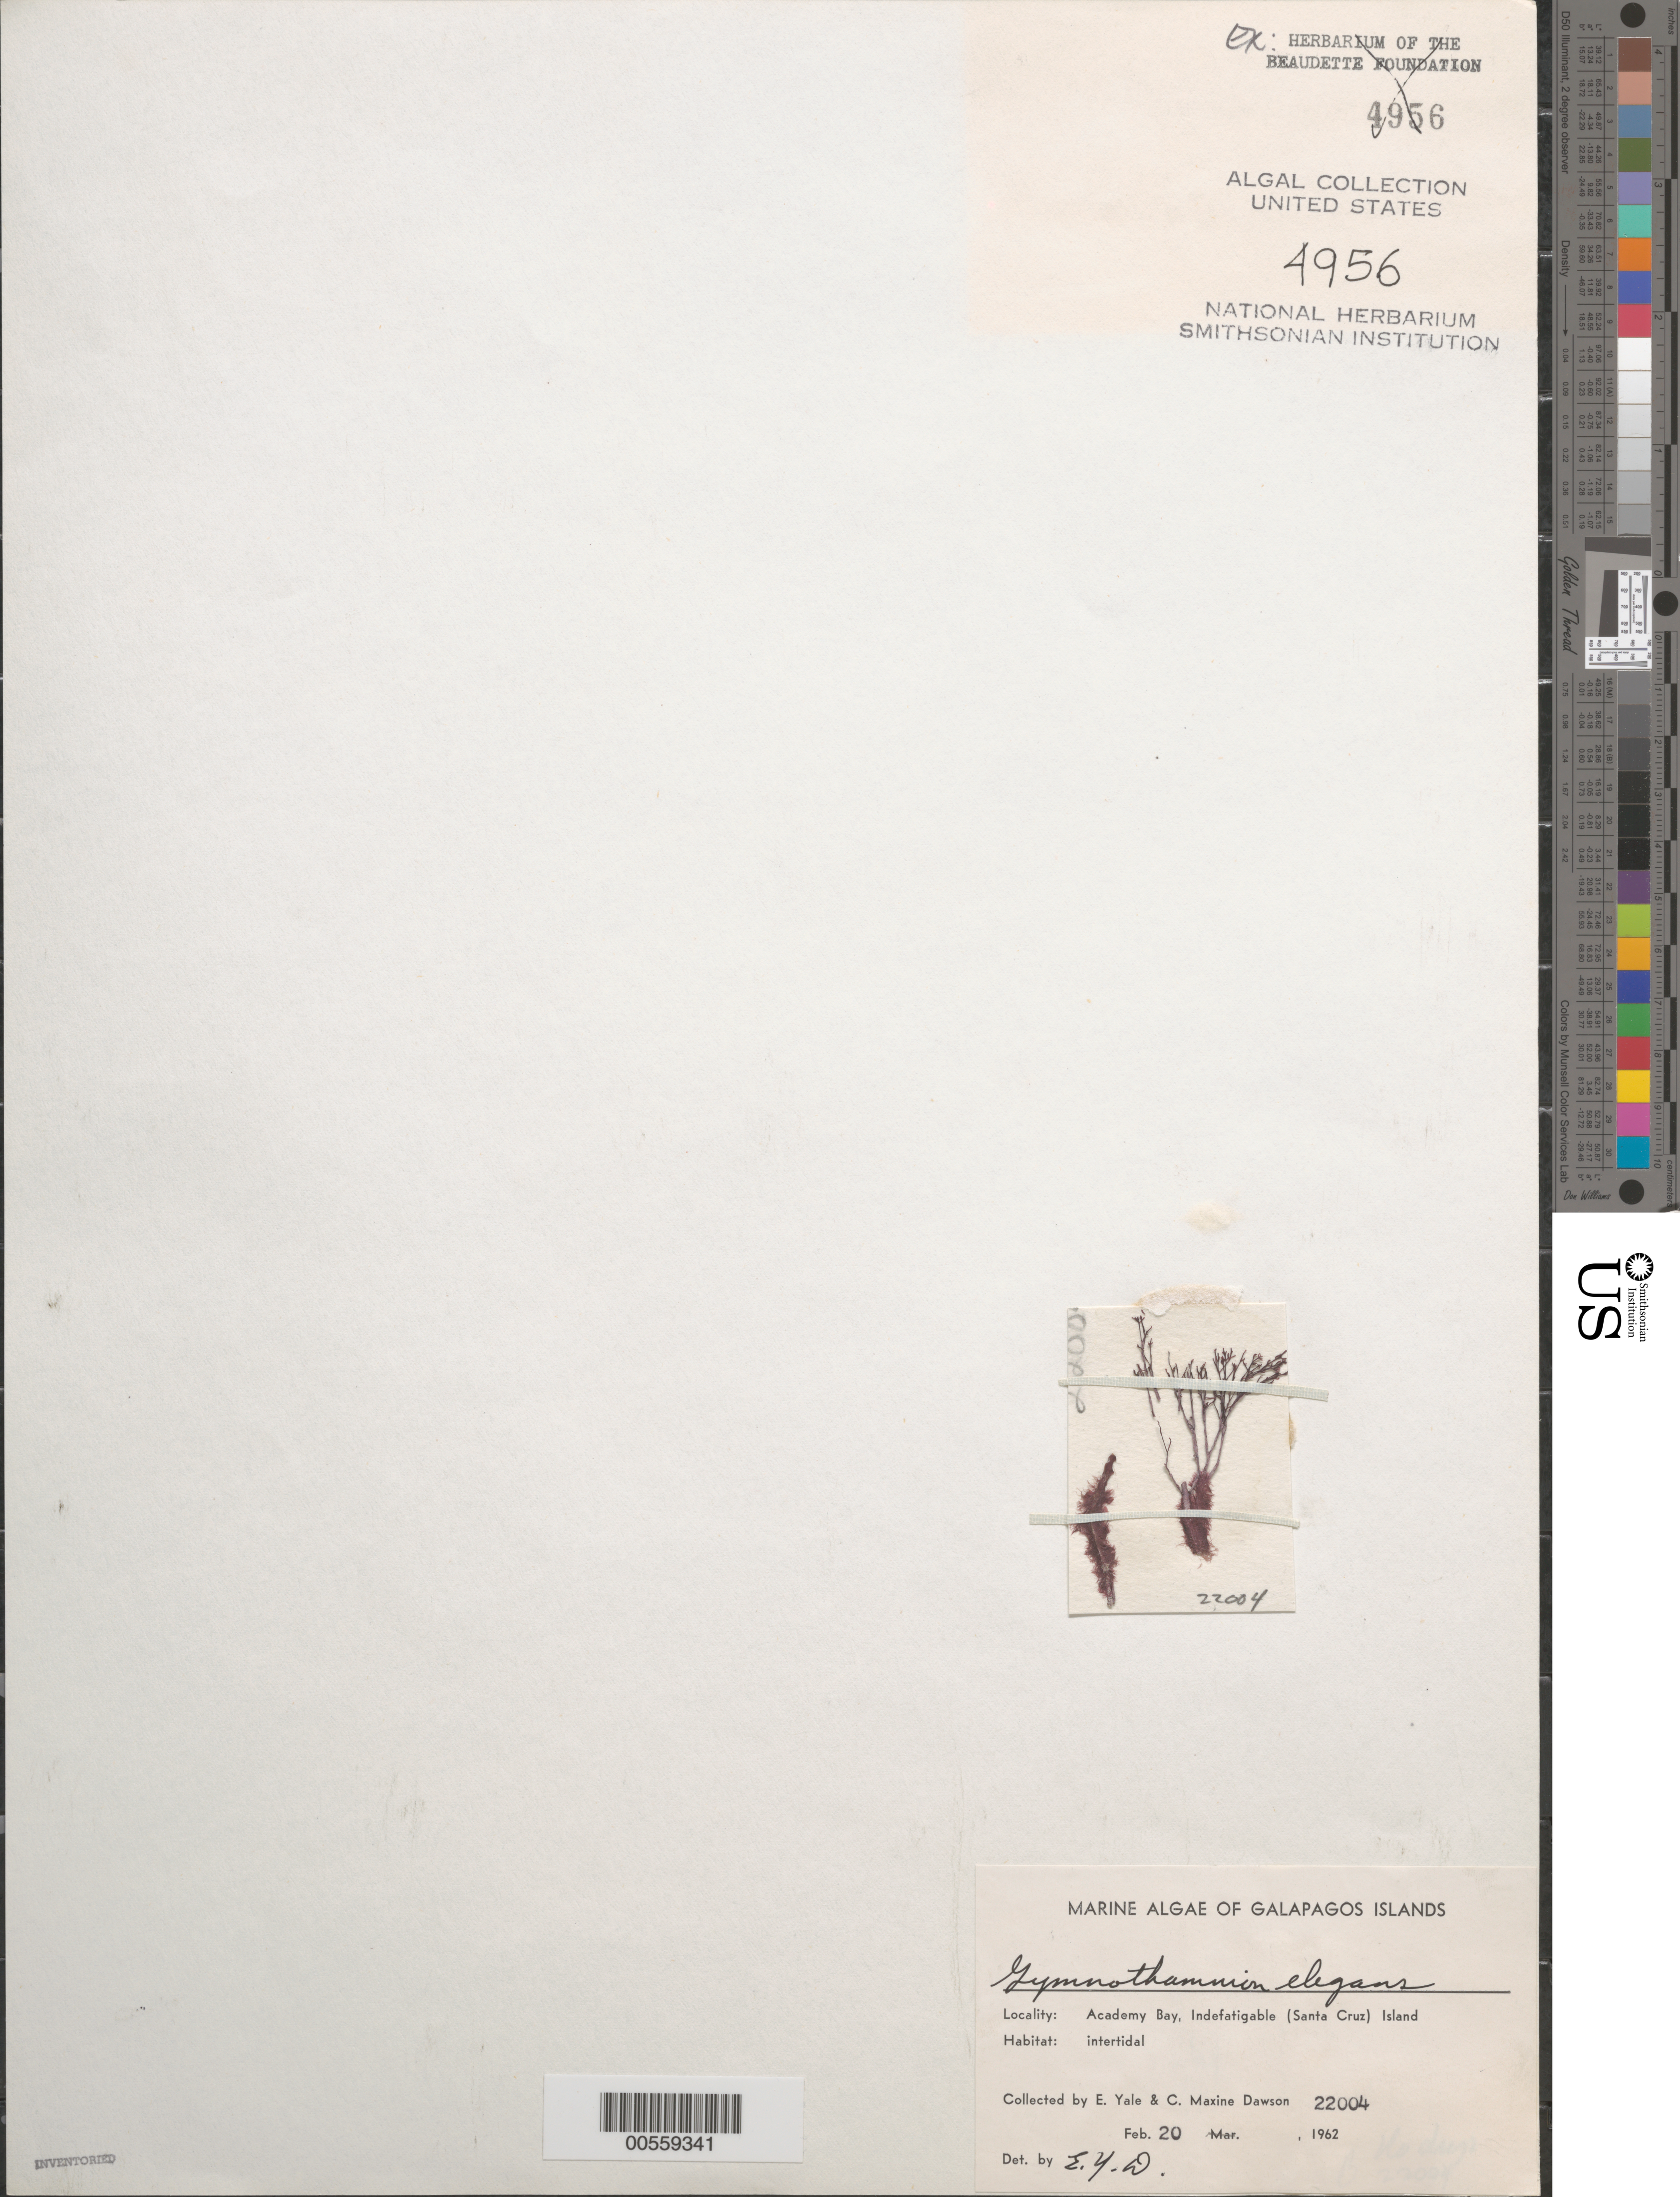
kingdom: Plantae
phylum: Rhodophyta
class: Florideophyceae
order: Ceramiales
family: Ceramiaceae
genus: Gymnothamnion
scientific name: Gymnothamnion elegans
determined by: Dawson, E. Y.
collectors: E. Y. Dawson & C. M. Dawson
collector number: EYD 22004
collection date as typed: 20 Feb 1962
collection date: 1962-02-20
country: Ecuador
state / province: Colón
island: Santa Cruz [Indefatigable, Chaves]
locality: Academy Bay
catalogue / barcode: US 4956